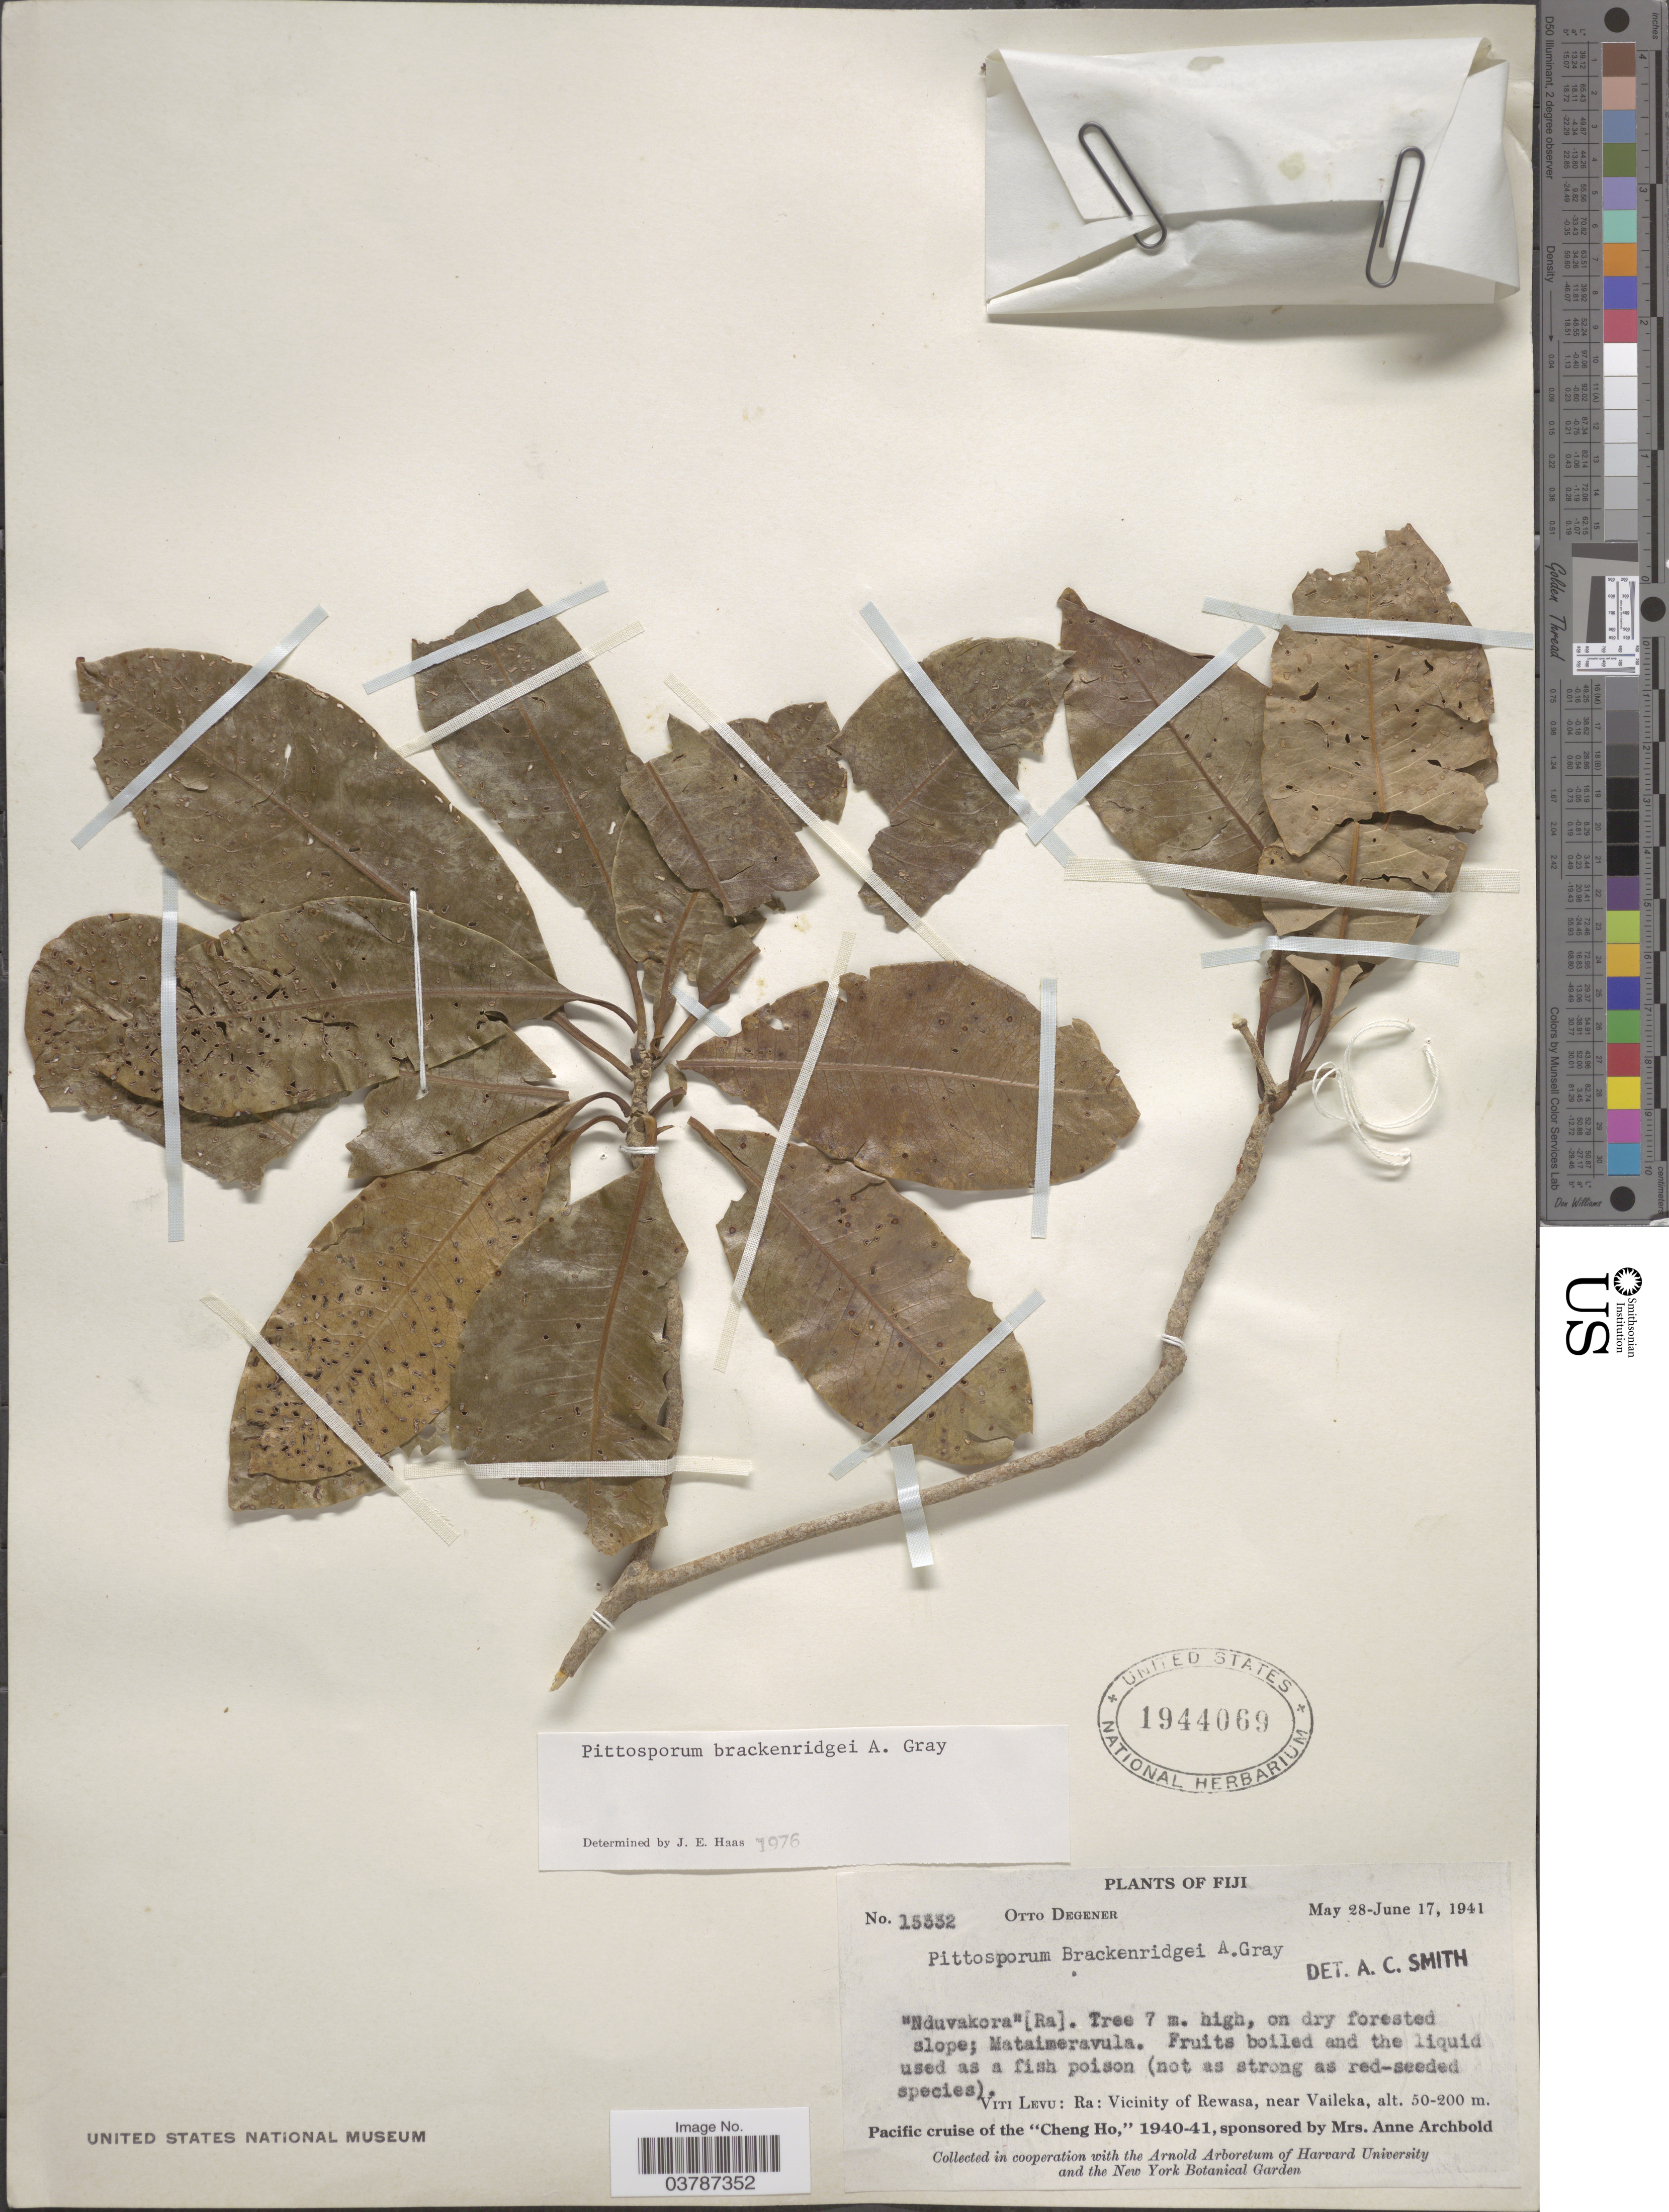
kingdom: Plantae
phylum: Tracheophyta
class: Magnoliopsida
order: Apiales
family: Pittosporaceae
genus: Pittosporum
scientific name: Pittosporum brackenridgei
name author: A. Gray in Wilkes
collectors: O. Degener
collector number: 15332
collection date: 1941-05-28/1941-06-17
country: Fiji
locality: Viti Levu: Ra: Vicinity of Rewasa, near Vaileka.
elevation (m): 50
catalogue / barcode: US 1944069